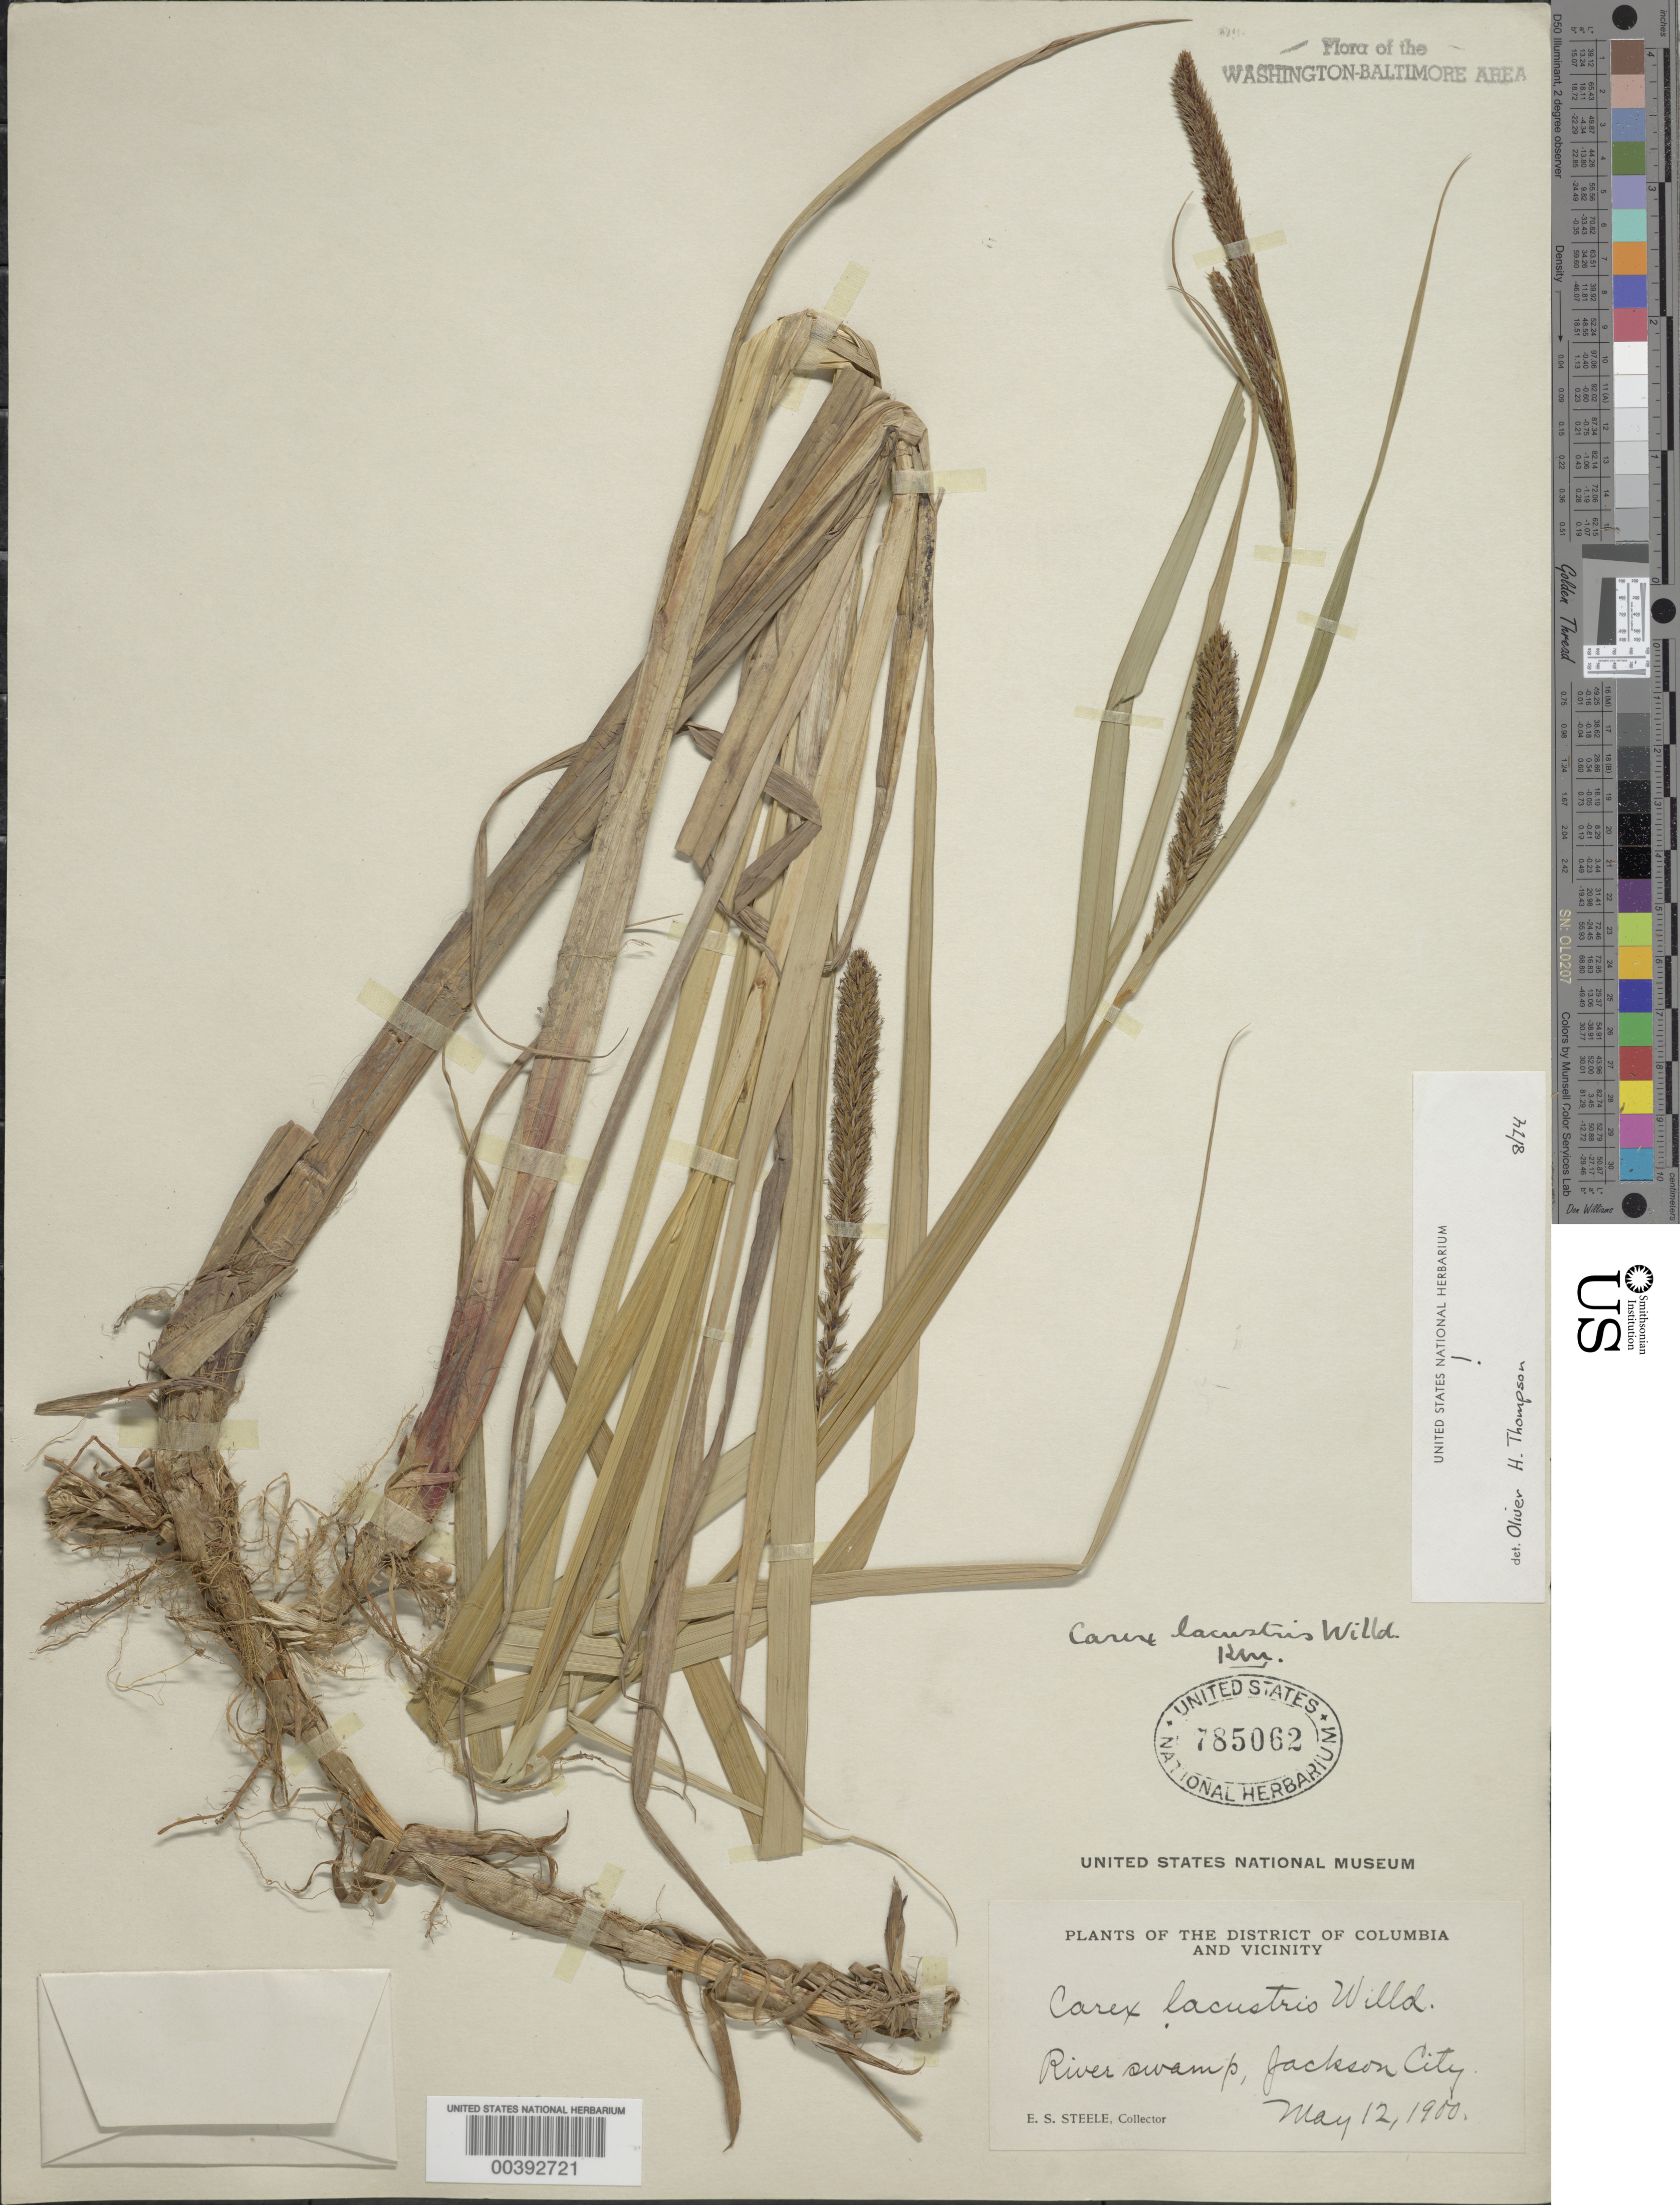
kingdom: Plantae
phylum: Tracheophyta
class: Liliopsida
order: Poales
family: Cyperaceae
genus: Carex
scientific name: Carex lacustris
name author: Willd.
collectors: E. Steele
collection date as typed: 12 May 1900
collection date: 1900-05-12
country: United States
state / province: Virginia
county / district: Arlington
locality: Jackson City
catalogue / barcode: US 785062